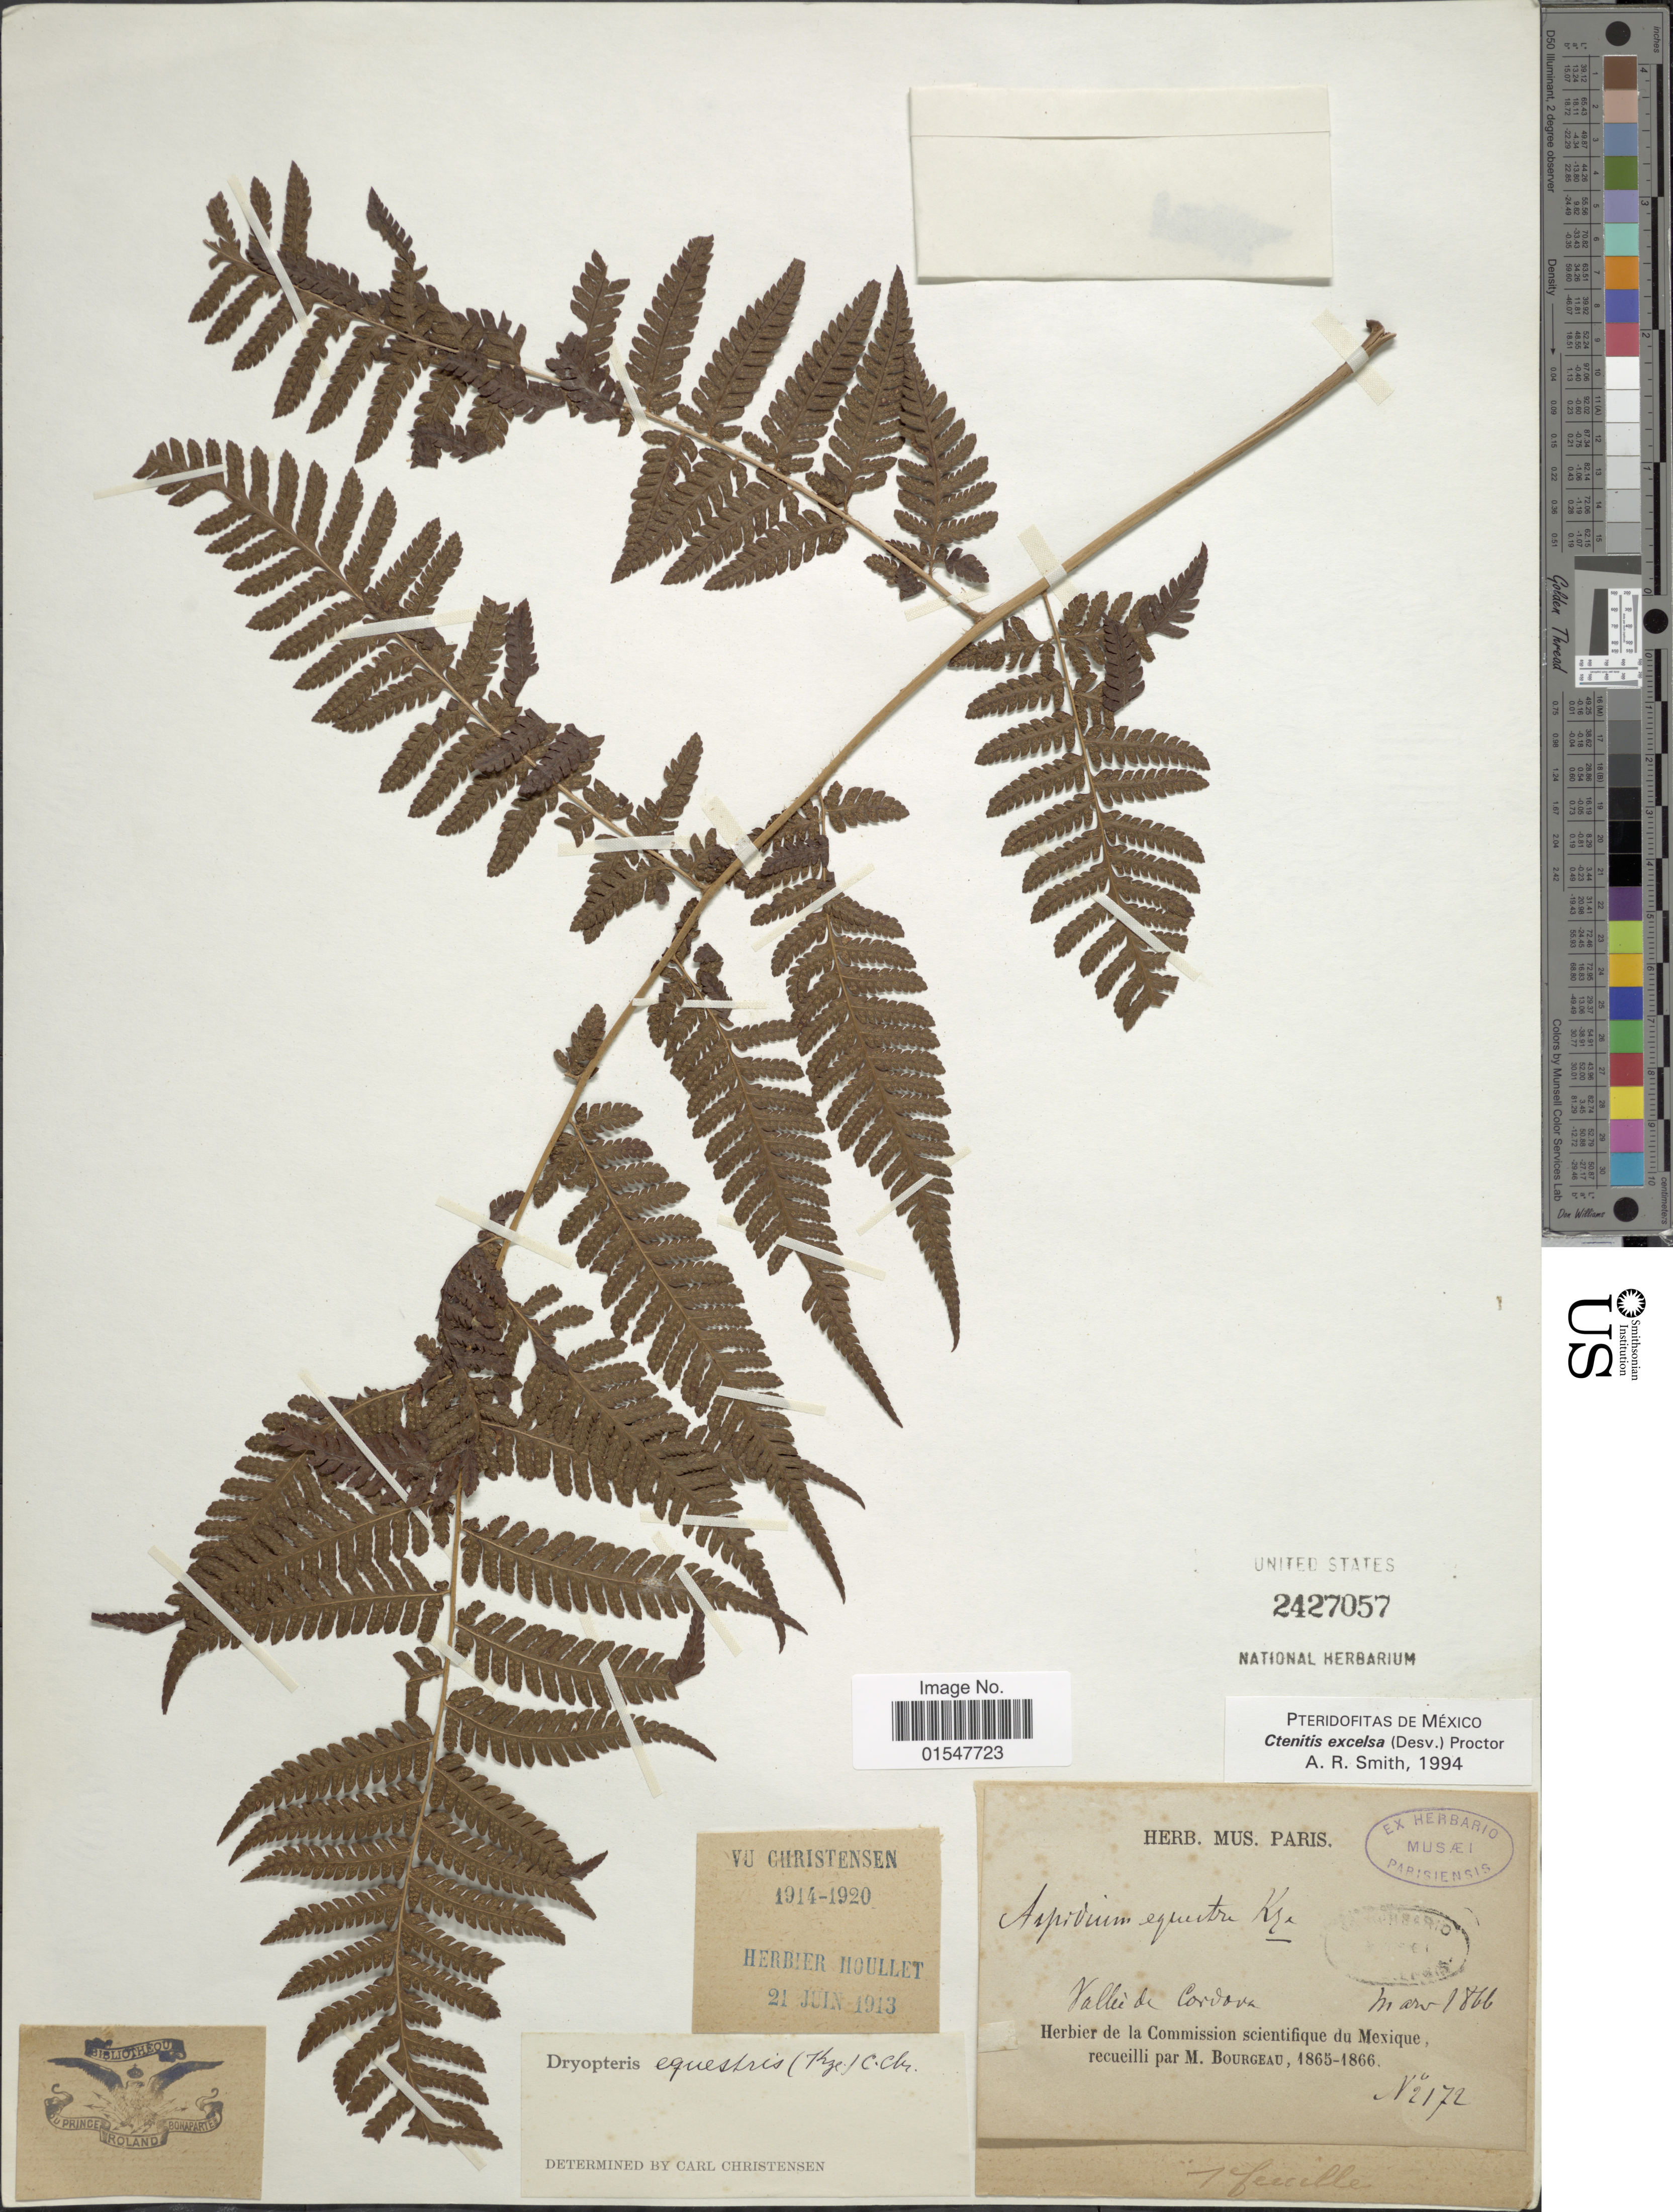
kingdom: Plantae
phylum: Tracheophyta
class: Polypodiopsida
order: Polypodiales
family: Dryopteridaceae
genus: Ctenitis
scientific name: Ctenitis excelsa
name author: (Desv.) Proctor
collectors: M. Bourgeau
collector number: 2172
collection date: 1866-03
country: Mexico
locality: Vallée de Cordova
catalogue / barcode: US 2427057